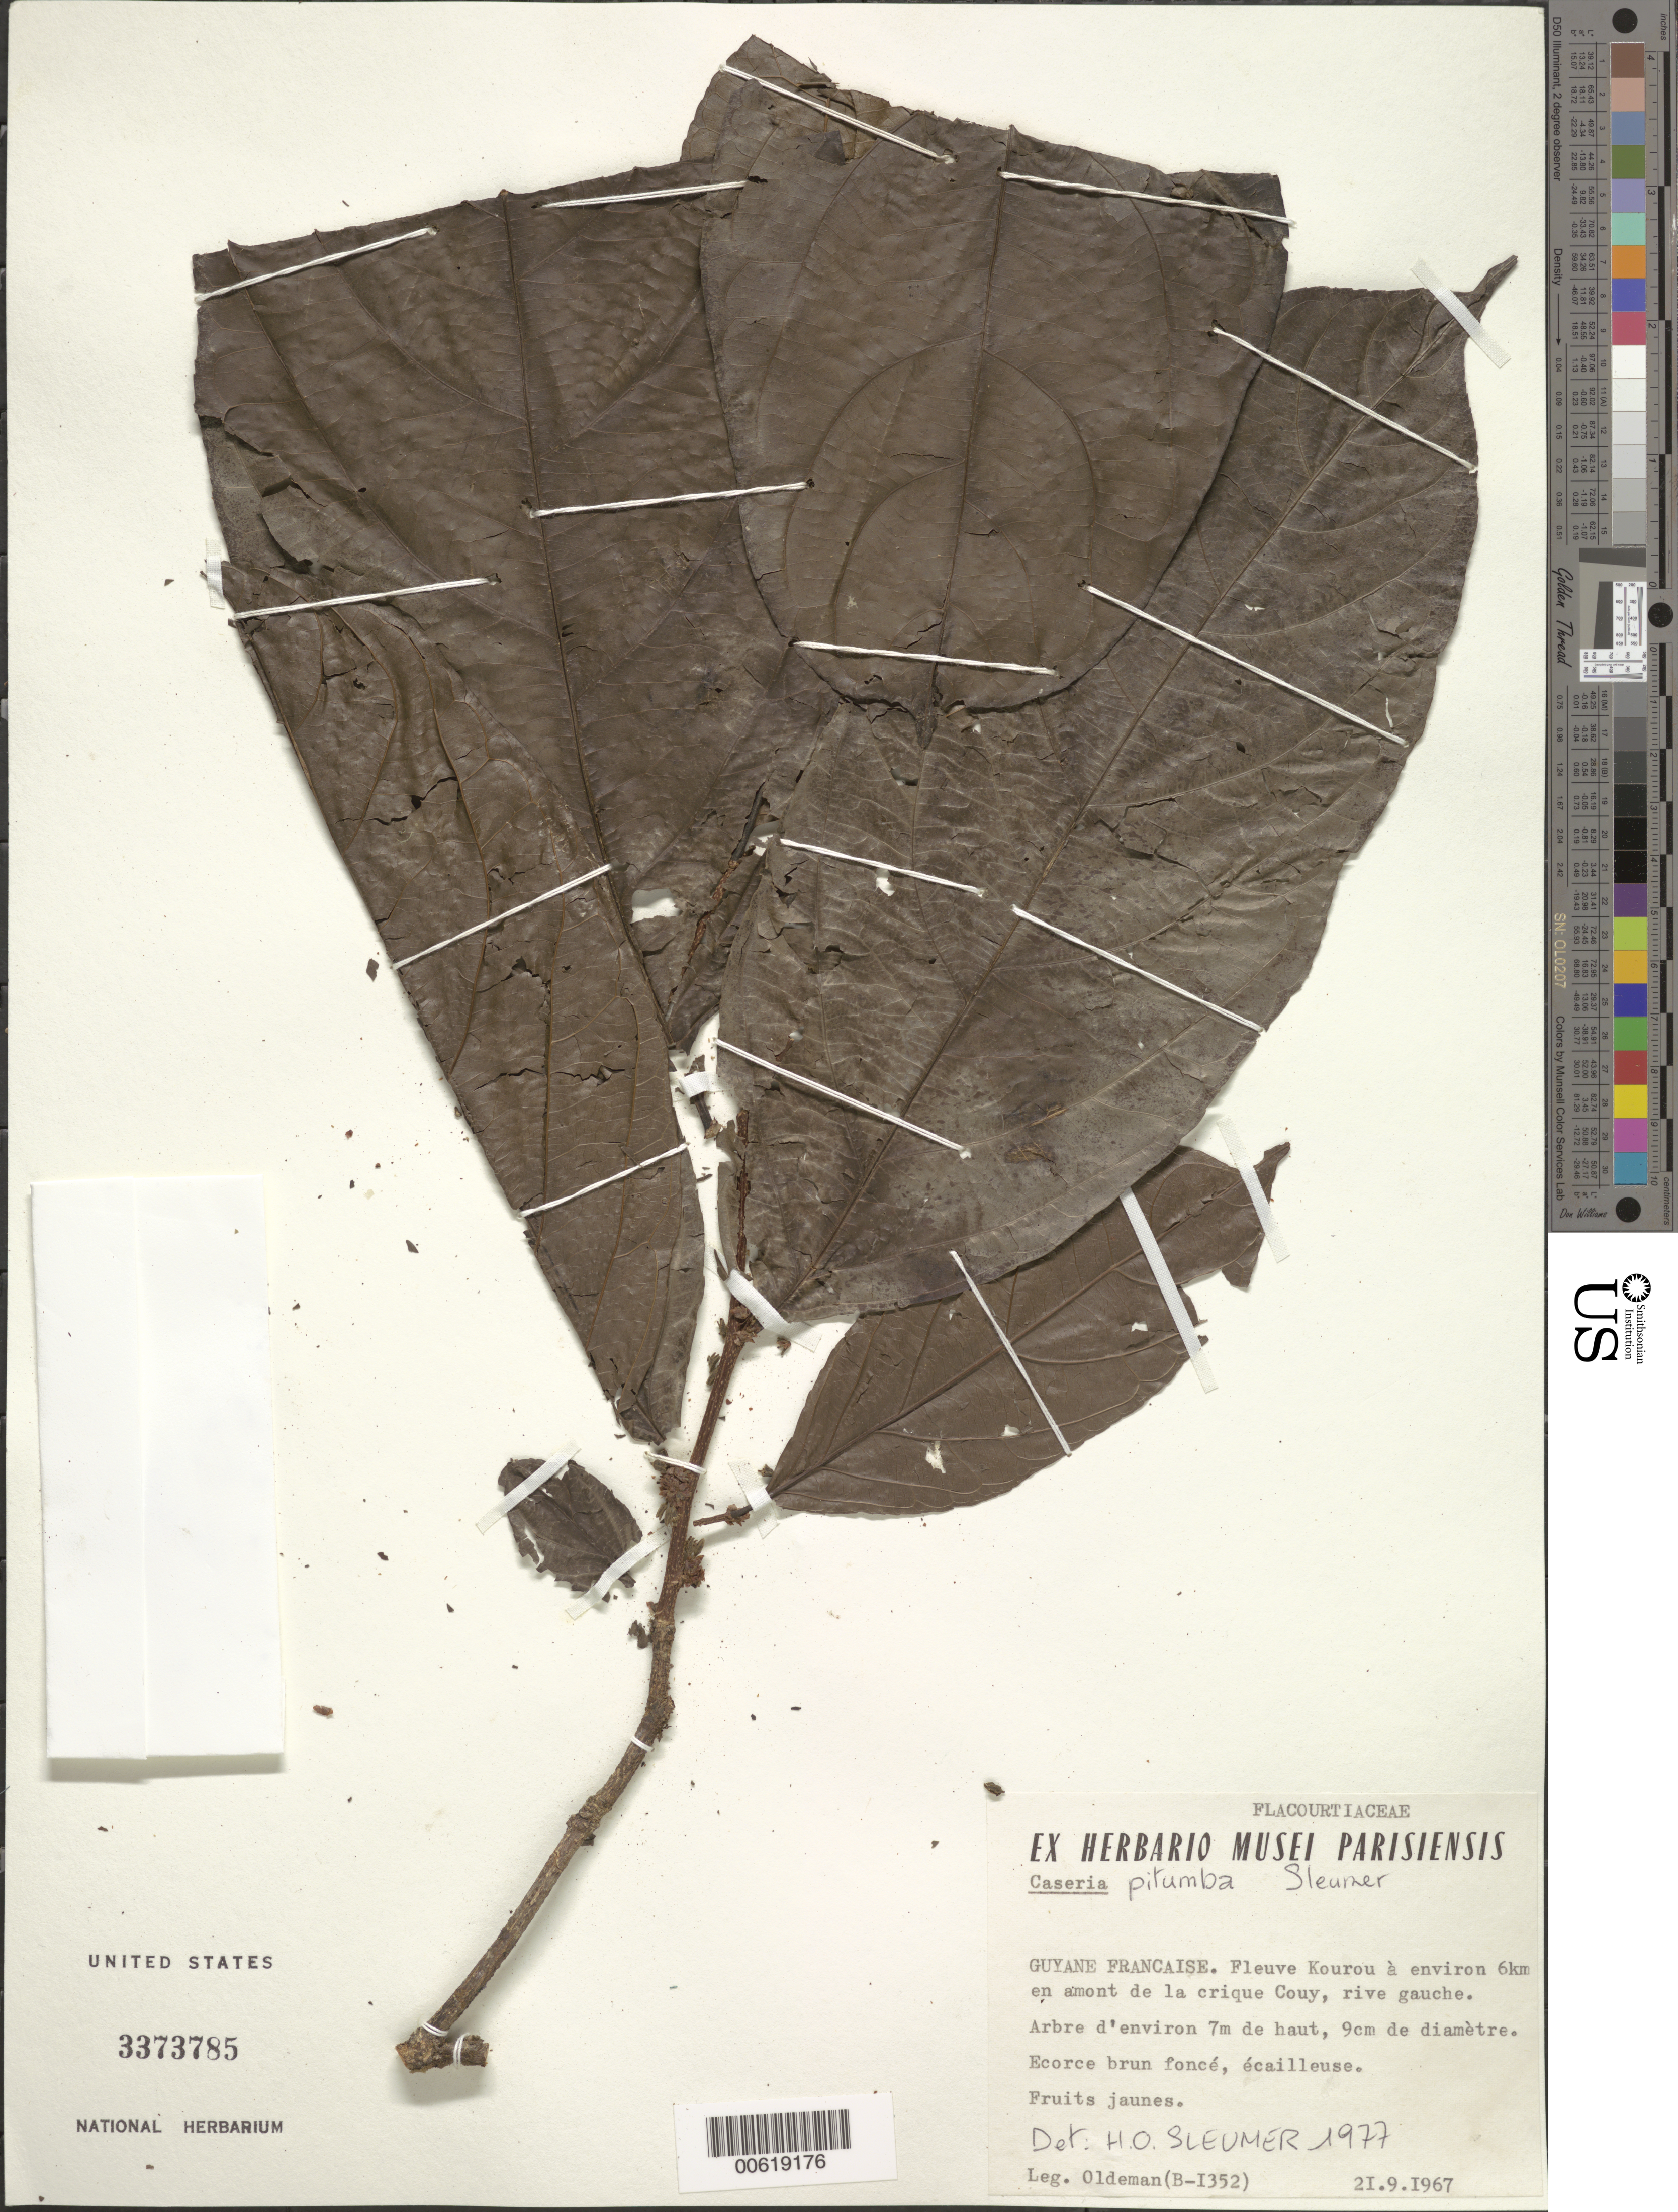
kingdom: Plantae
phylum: Tracheophyta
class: Magnoliopsida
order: Malpighiales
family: Salicaceae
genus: Casearia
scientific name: Casearia pitumba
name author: Sleumer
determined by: Sleumer, H. O.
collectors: R. Oldeman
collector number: B 1352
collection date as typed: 21-Sep-67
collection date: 1967-09-21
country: French Guiana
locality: Fleuve Kourou, à env. 6 km en amont de la crique Couy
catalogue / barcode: US 3373785